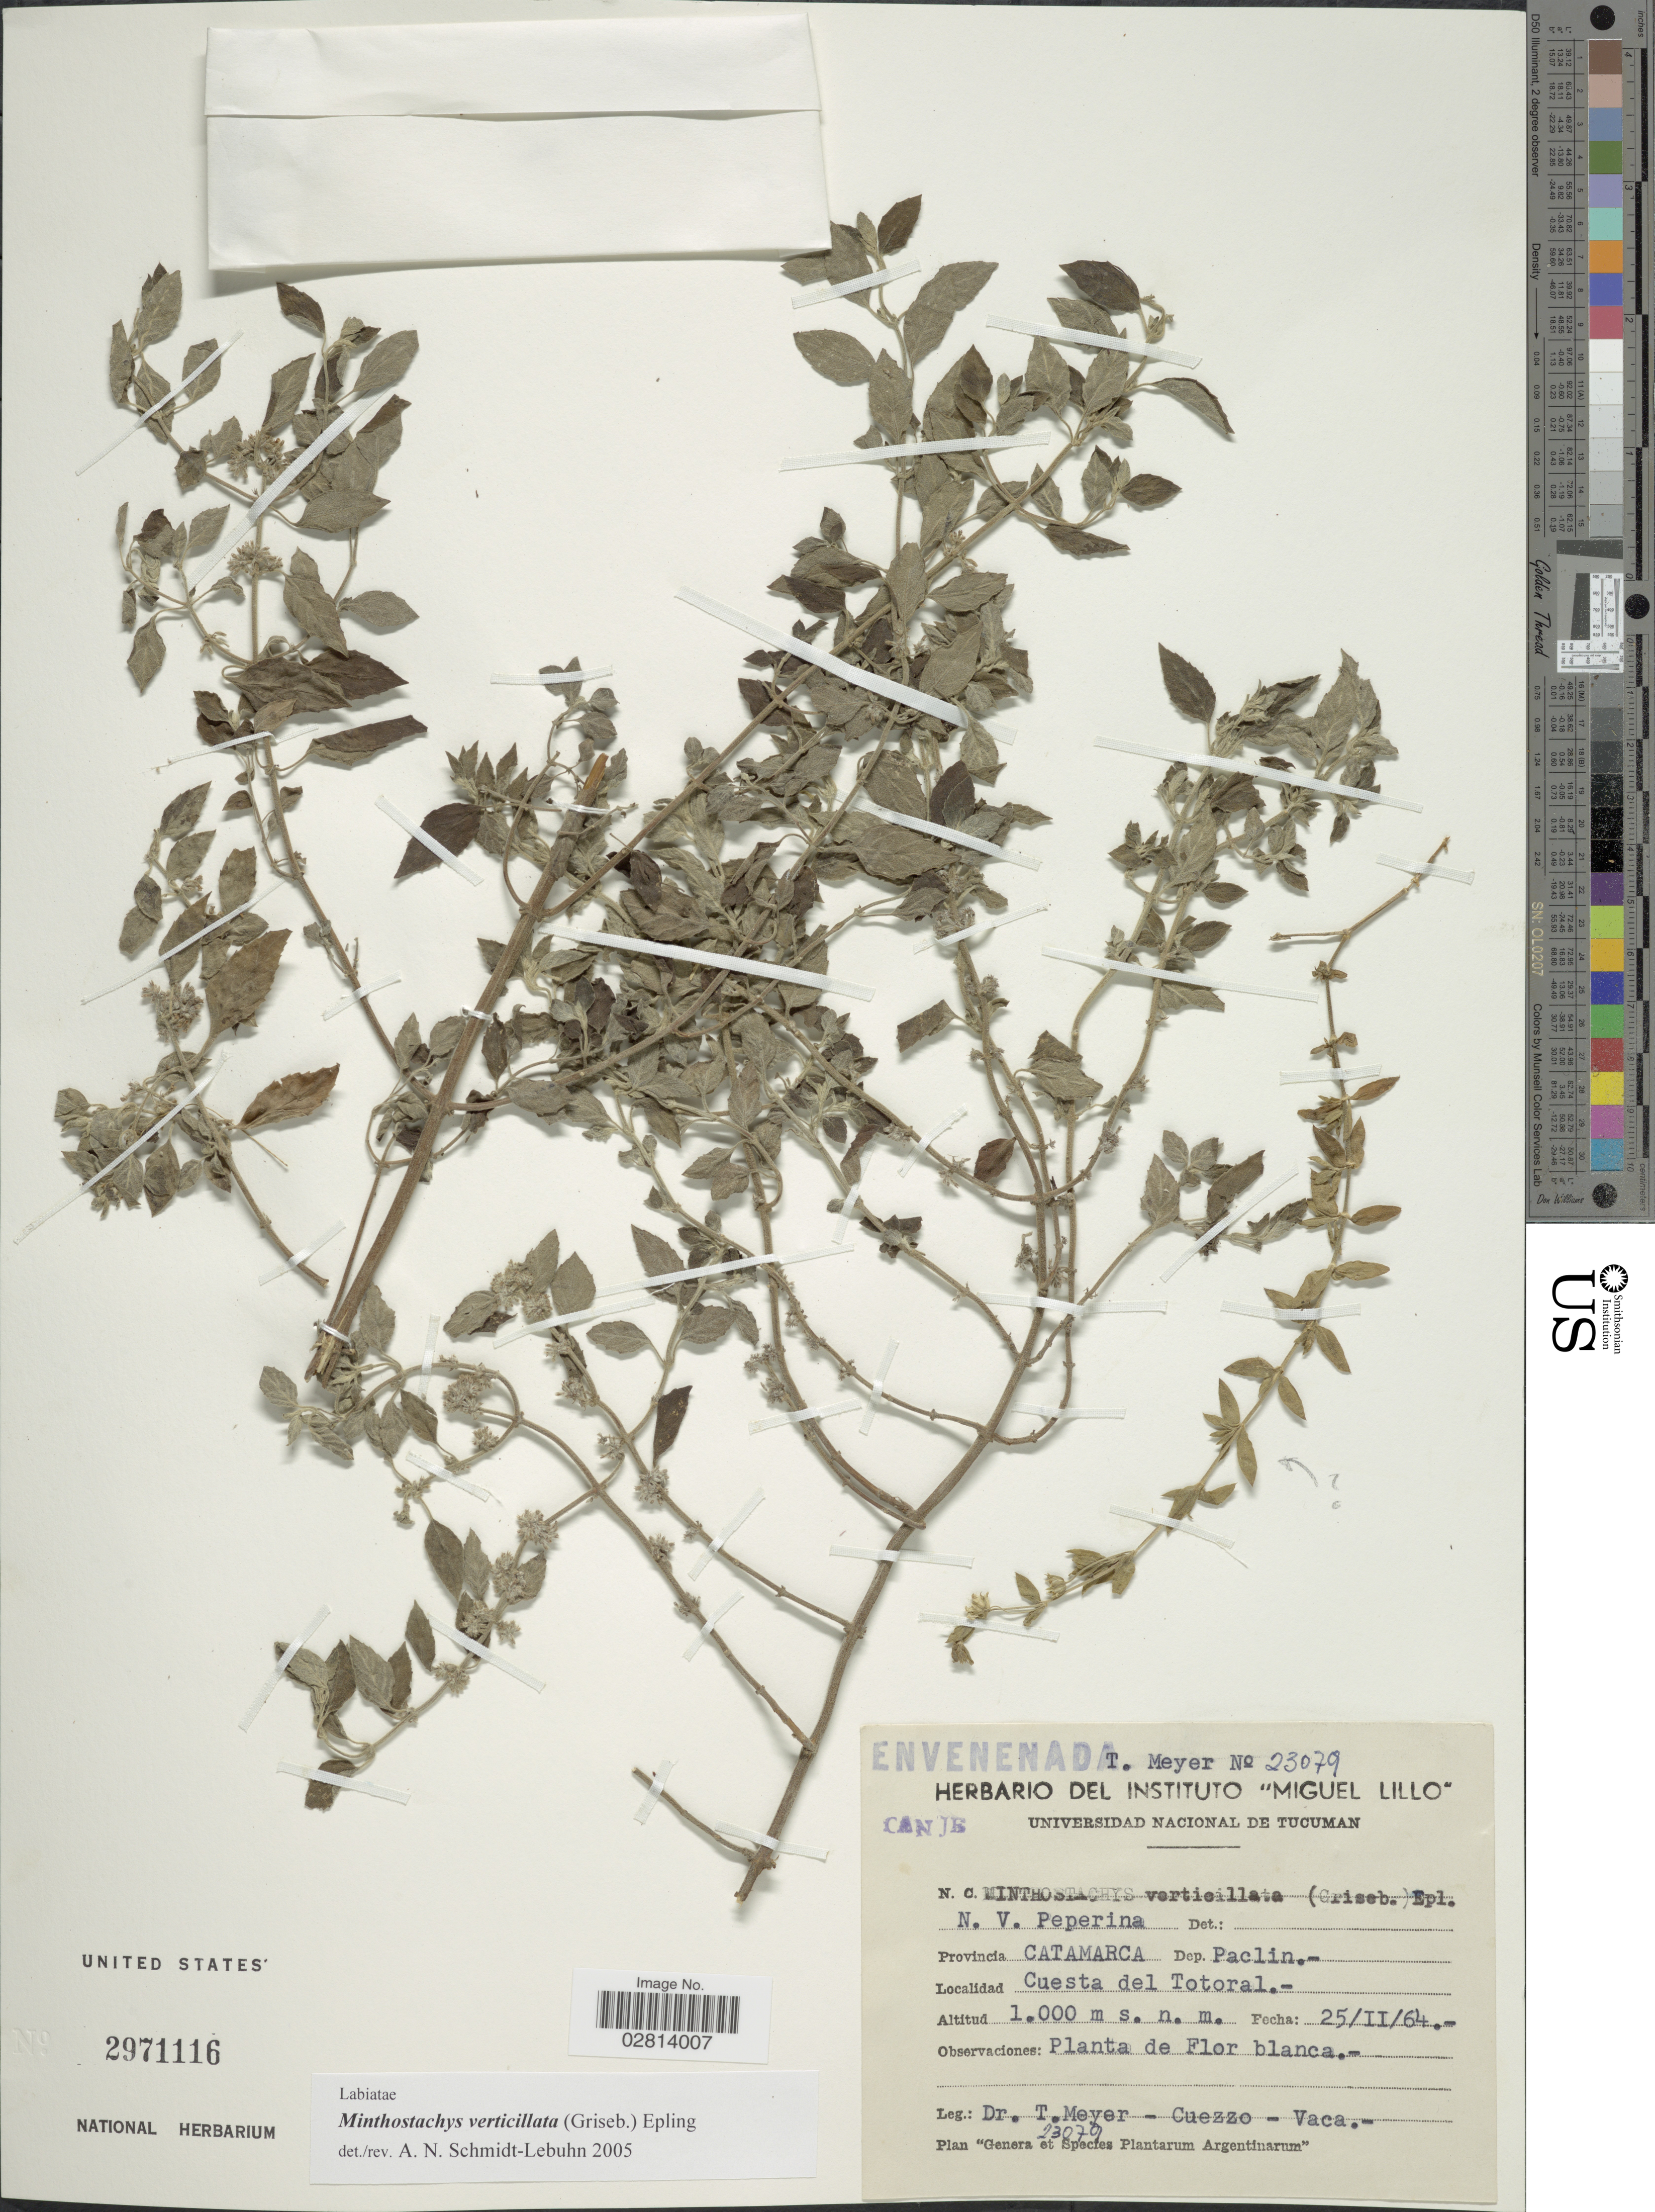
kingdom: Plantae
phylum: Tracheophyta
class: Magnoliopsida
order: Lamiales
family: Lamiaceae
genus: Minthostachys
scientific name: Minthostachys verticillata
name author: (Griseb.) Epling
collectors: T. Meyer, Cuezzo & Vaca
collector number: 23079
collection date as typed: Transcribed d/m/y: 25/2/64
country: Argentina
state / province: Catamarca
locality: Provincia Catamarca, Dep. Paclin, Cuesta del Totoral.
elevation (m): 1000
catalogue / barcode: US 2971116